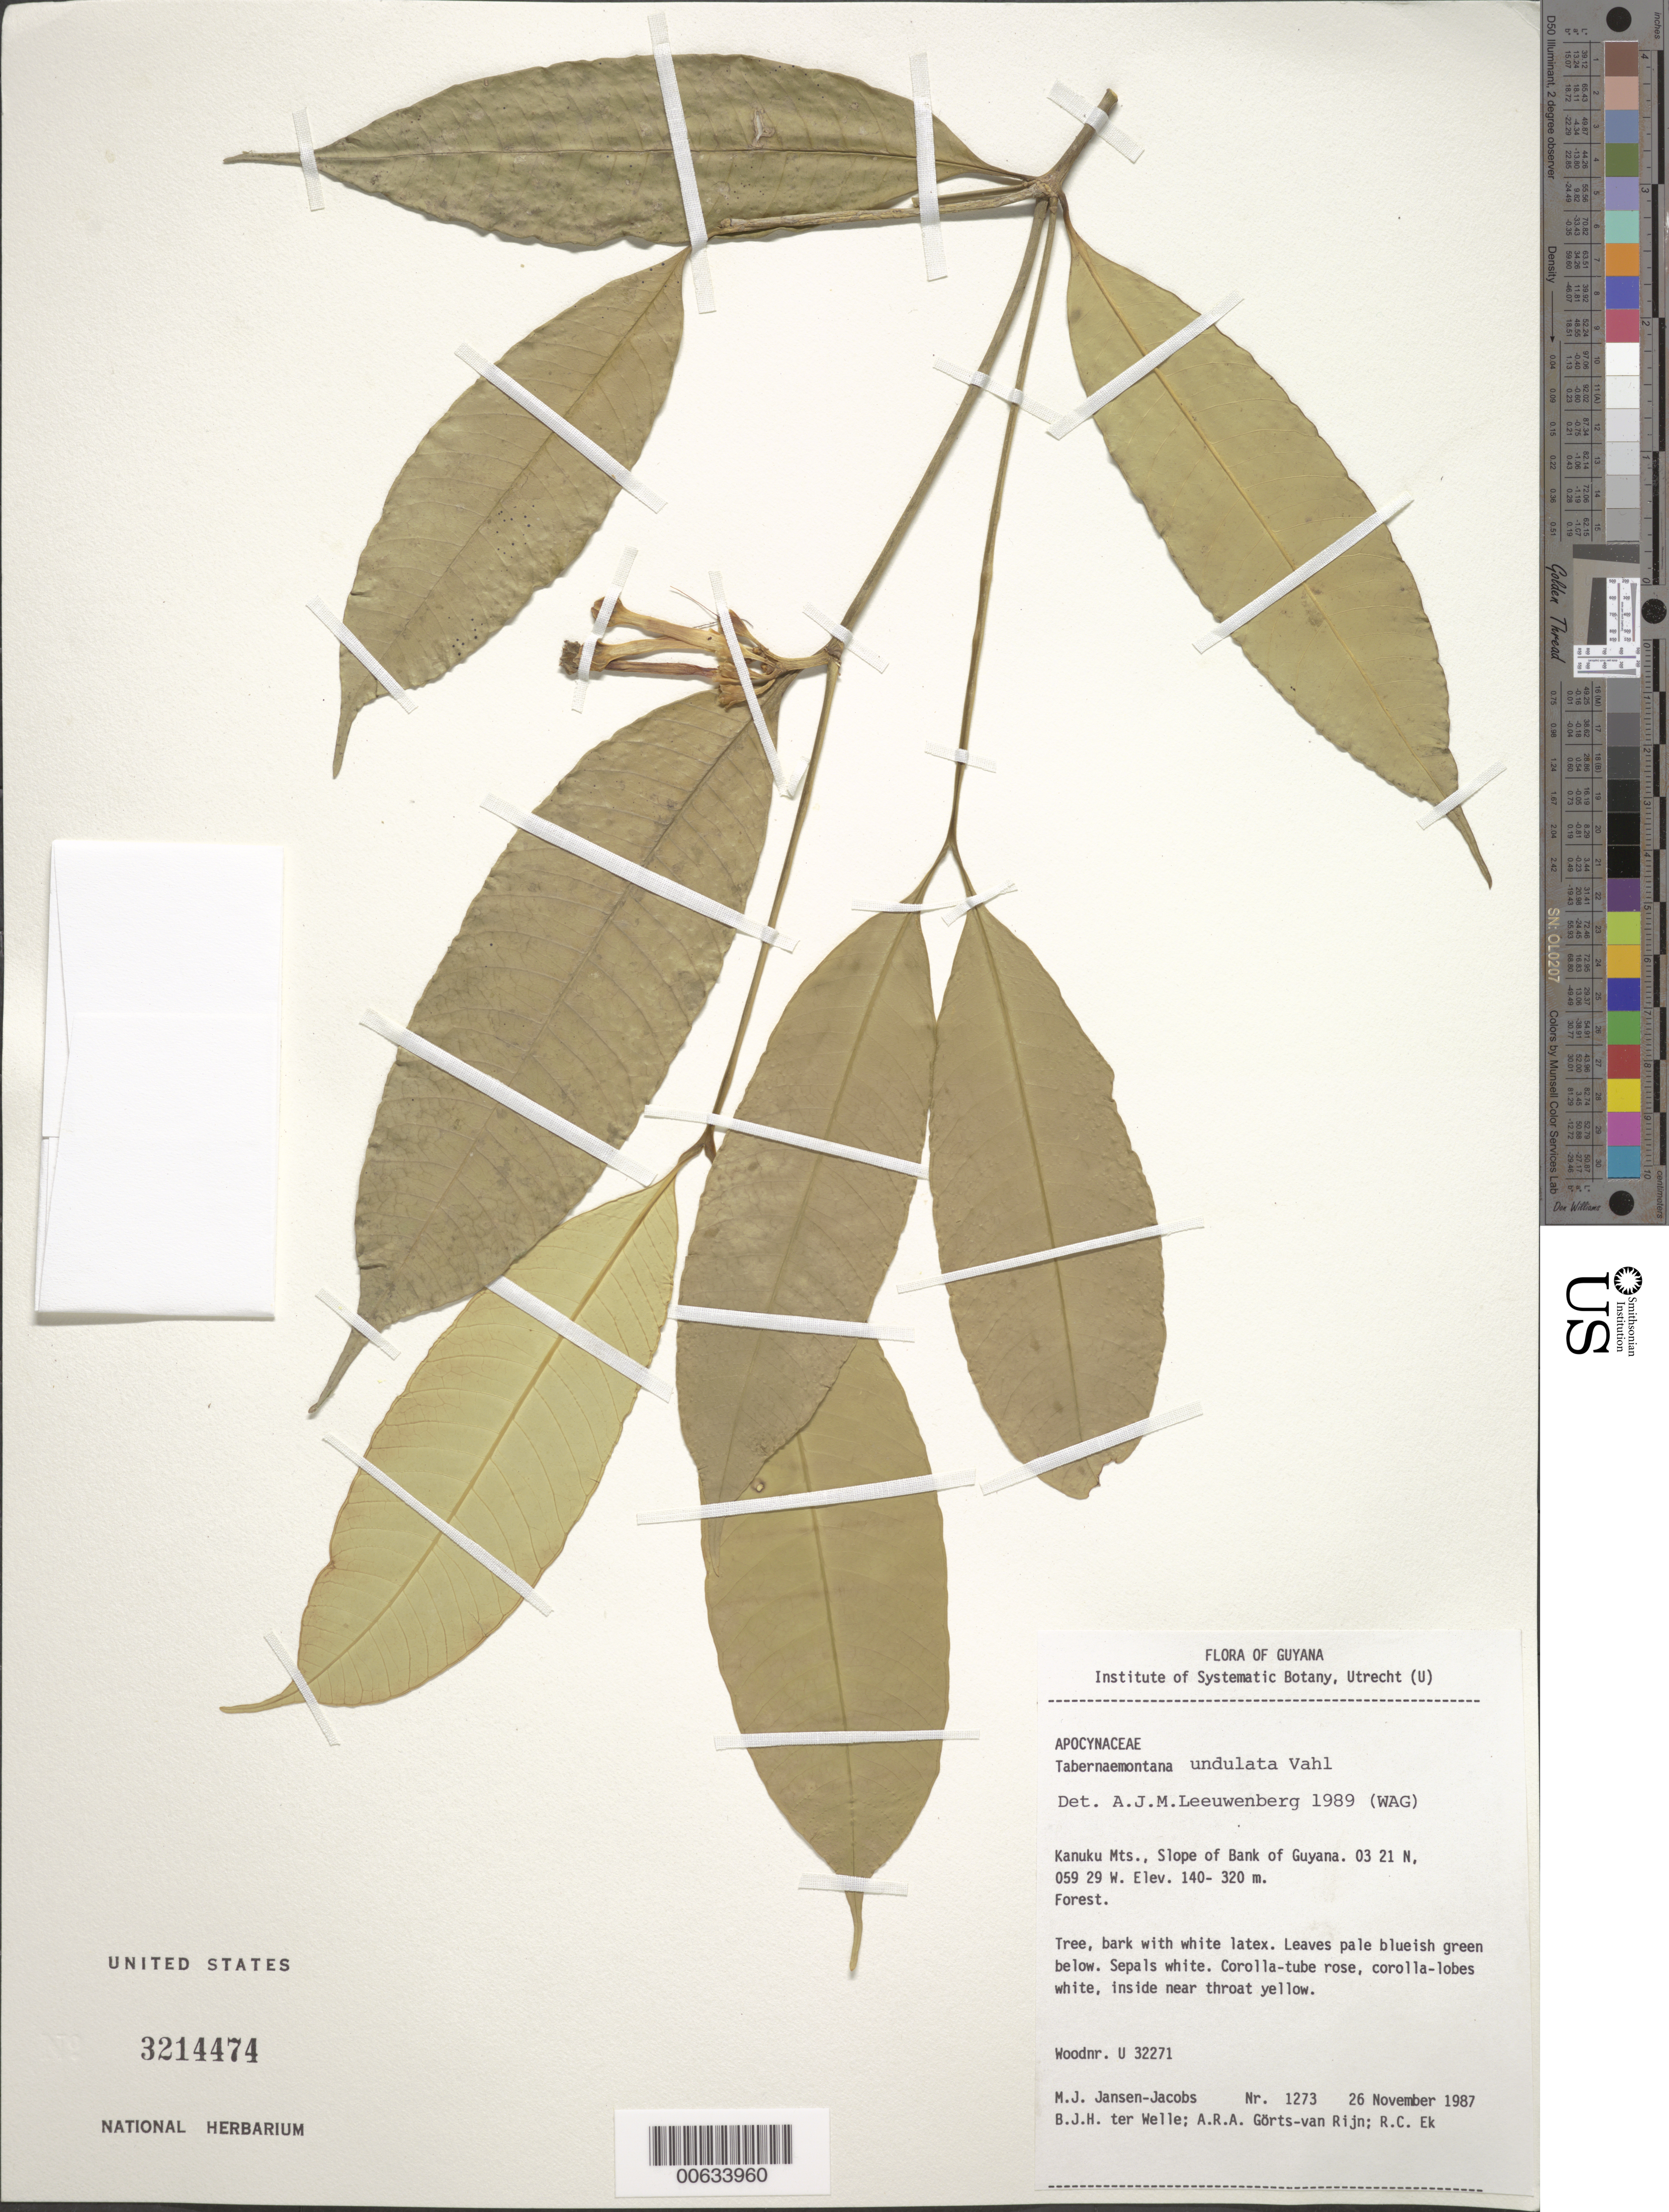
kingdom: Plantae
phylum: Tracheophyta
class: Magnoliopsida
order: Gentianales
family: Apocynaceae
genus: Tabernaemontana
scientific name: Tabernaemontana undulata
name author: Vahl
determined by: Leeuwenberg, A. J. M.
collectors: M. J. Jansen-Jacobs, B. Welle, A. .R. A. Görts-van Rijn & R. C. Ek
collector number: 1273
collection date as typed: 26-Nov-87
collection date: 1987-11-26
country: Guyana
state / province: U. Takutu-U. Essequibo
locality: Bank of Guyana, slope of, Kanuku Mts.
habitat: Forest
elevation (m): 140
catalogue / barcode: US 3214474